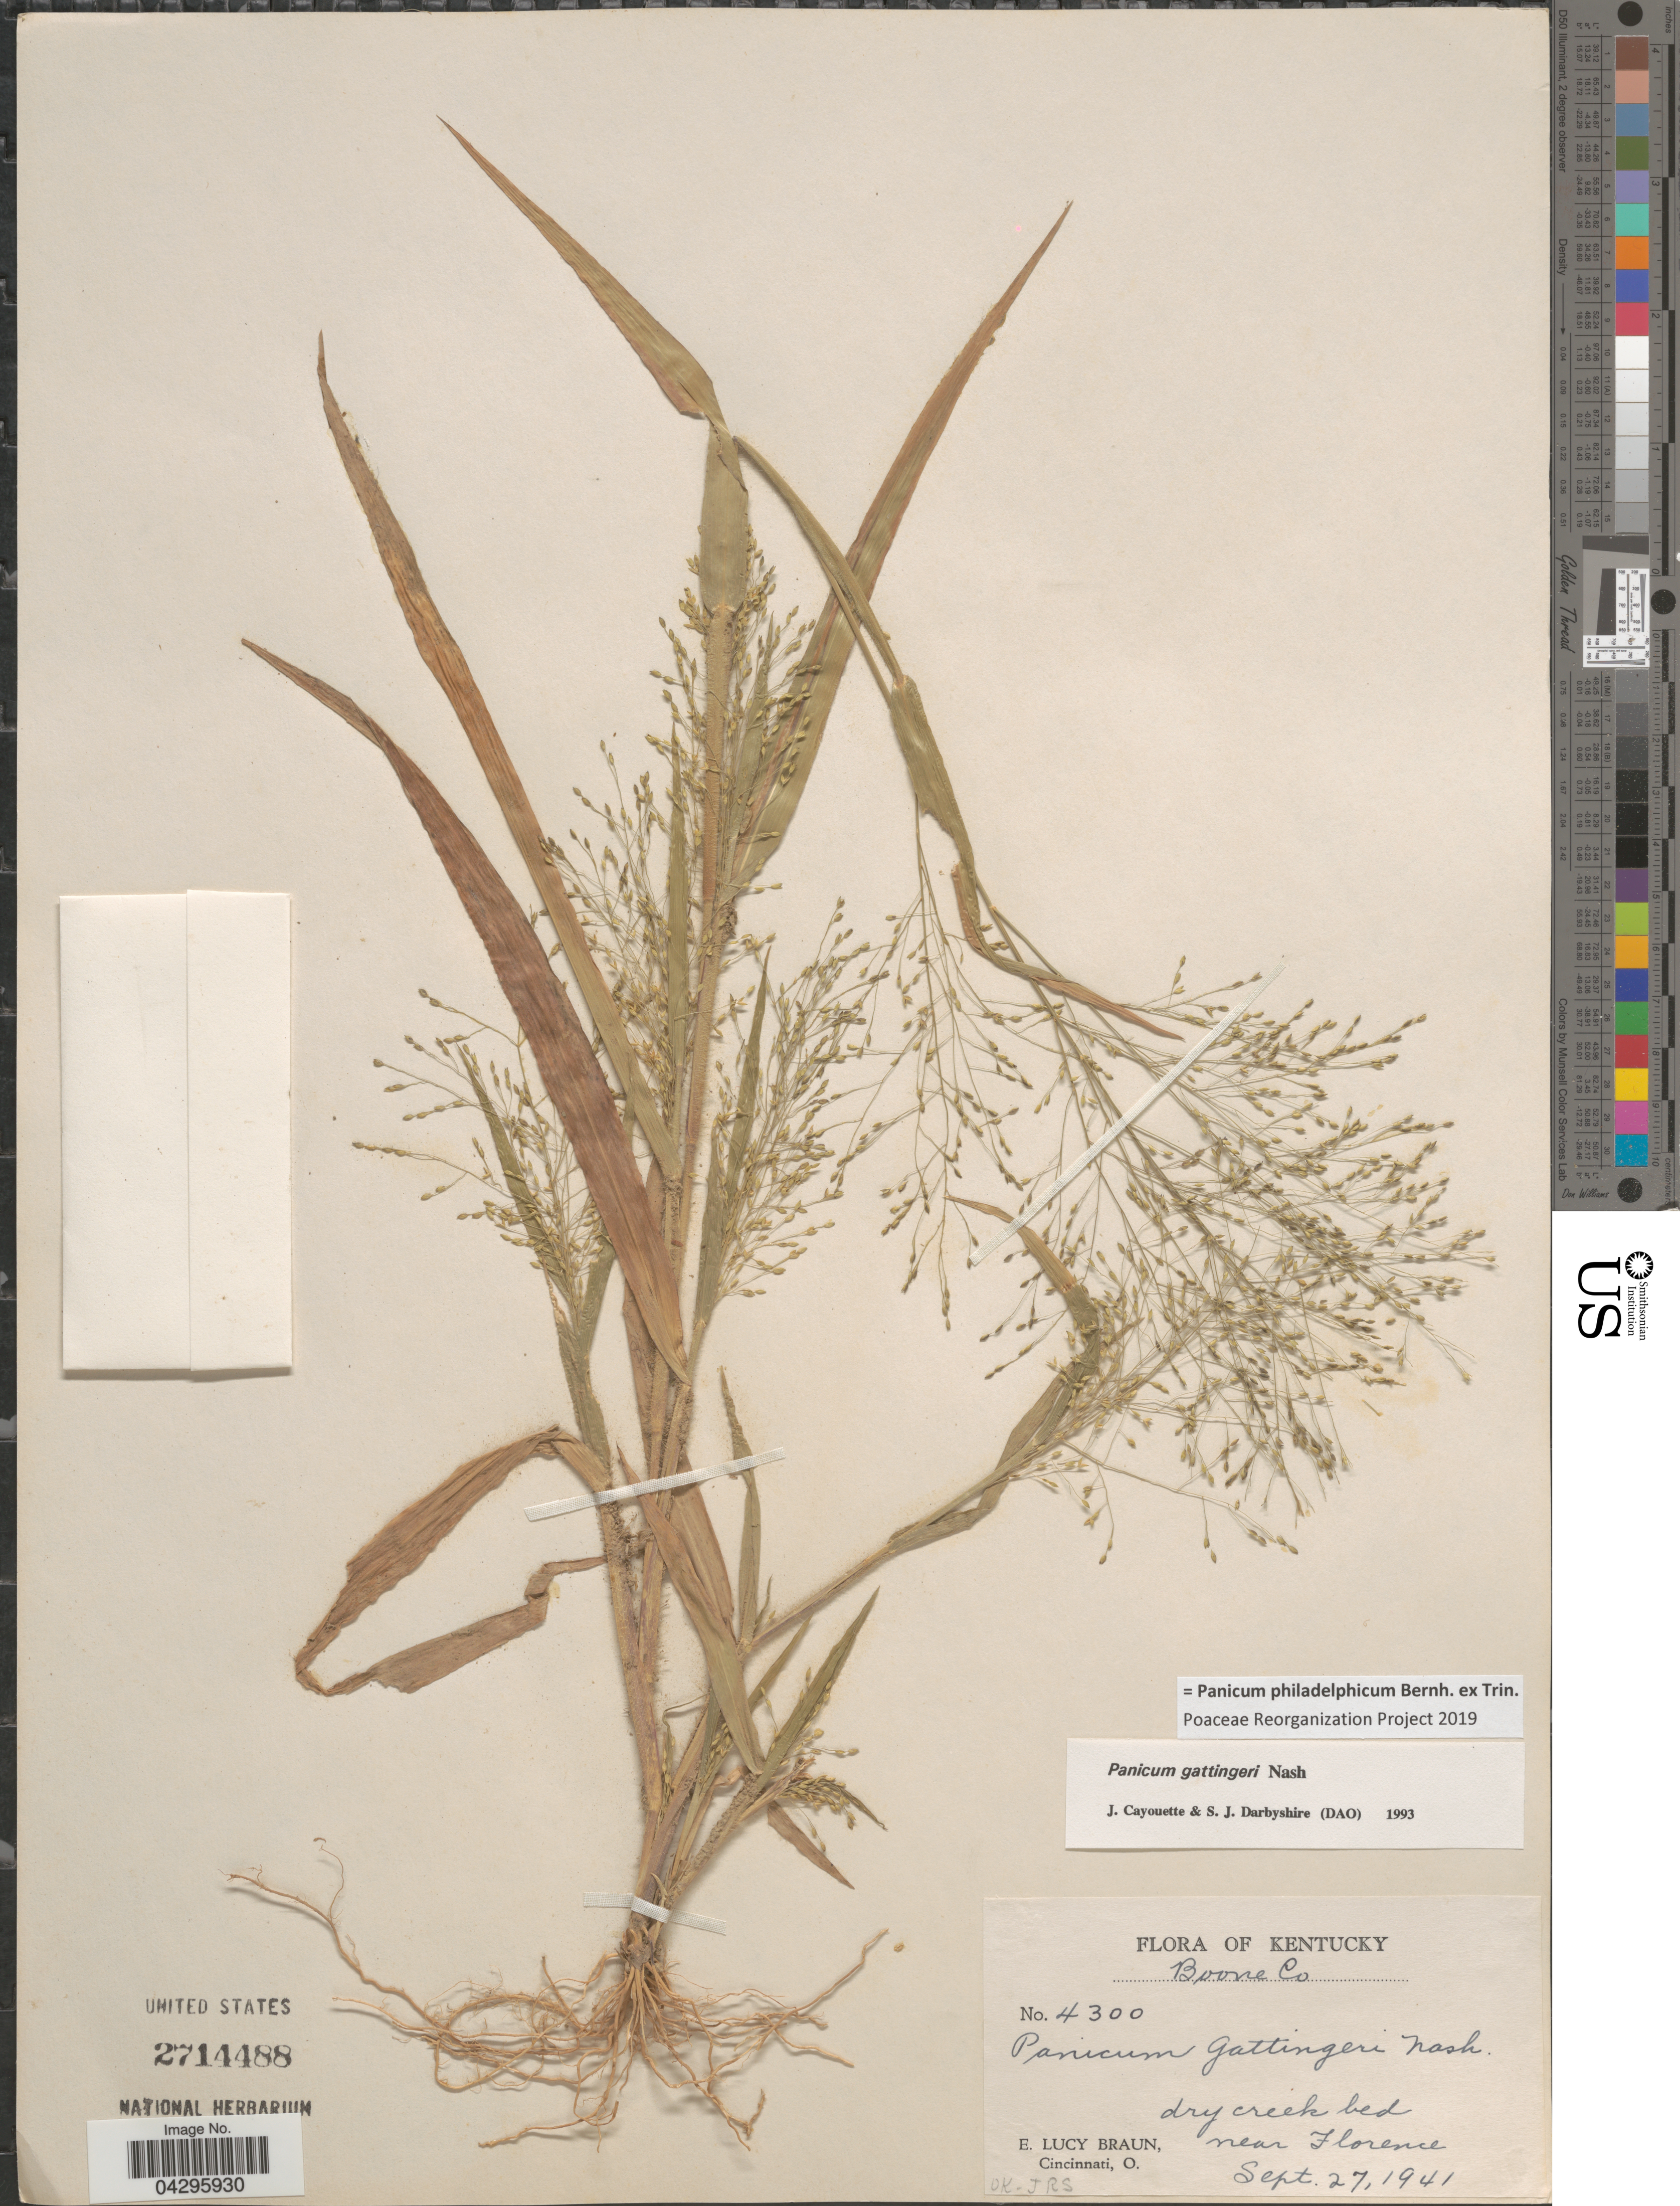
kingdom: Plantae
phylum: Tracheophyta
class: Liliopsida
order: Poales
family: Poaceae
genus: Panicum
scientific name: Panicum philadelphicum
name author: Bernh. ex Trin.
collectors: E. L. Braun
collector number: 4300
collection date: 1941-09-27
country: United States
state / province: Kentucky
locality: Boone Co. Dry creek bed near Florence.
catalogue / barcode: US 2714488